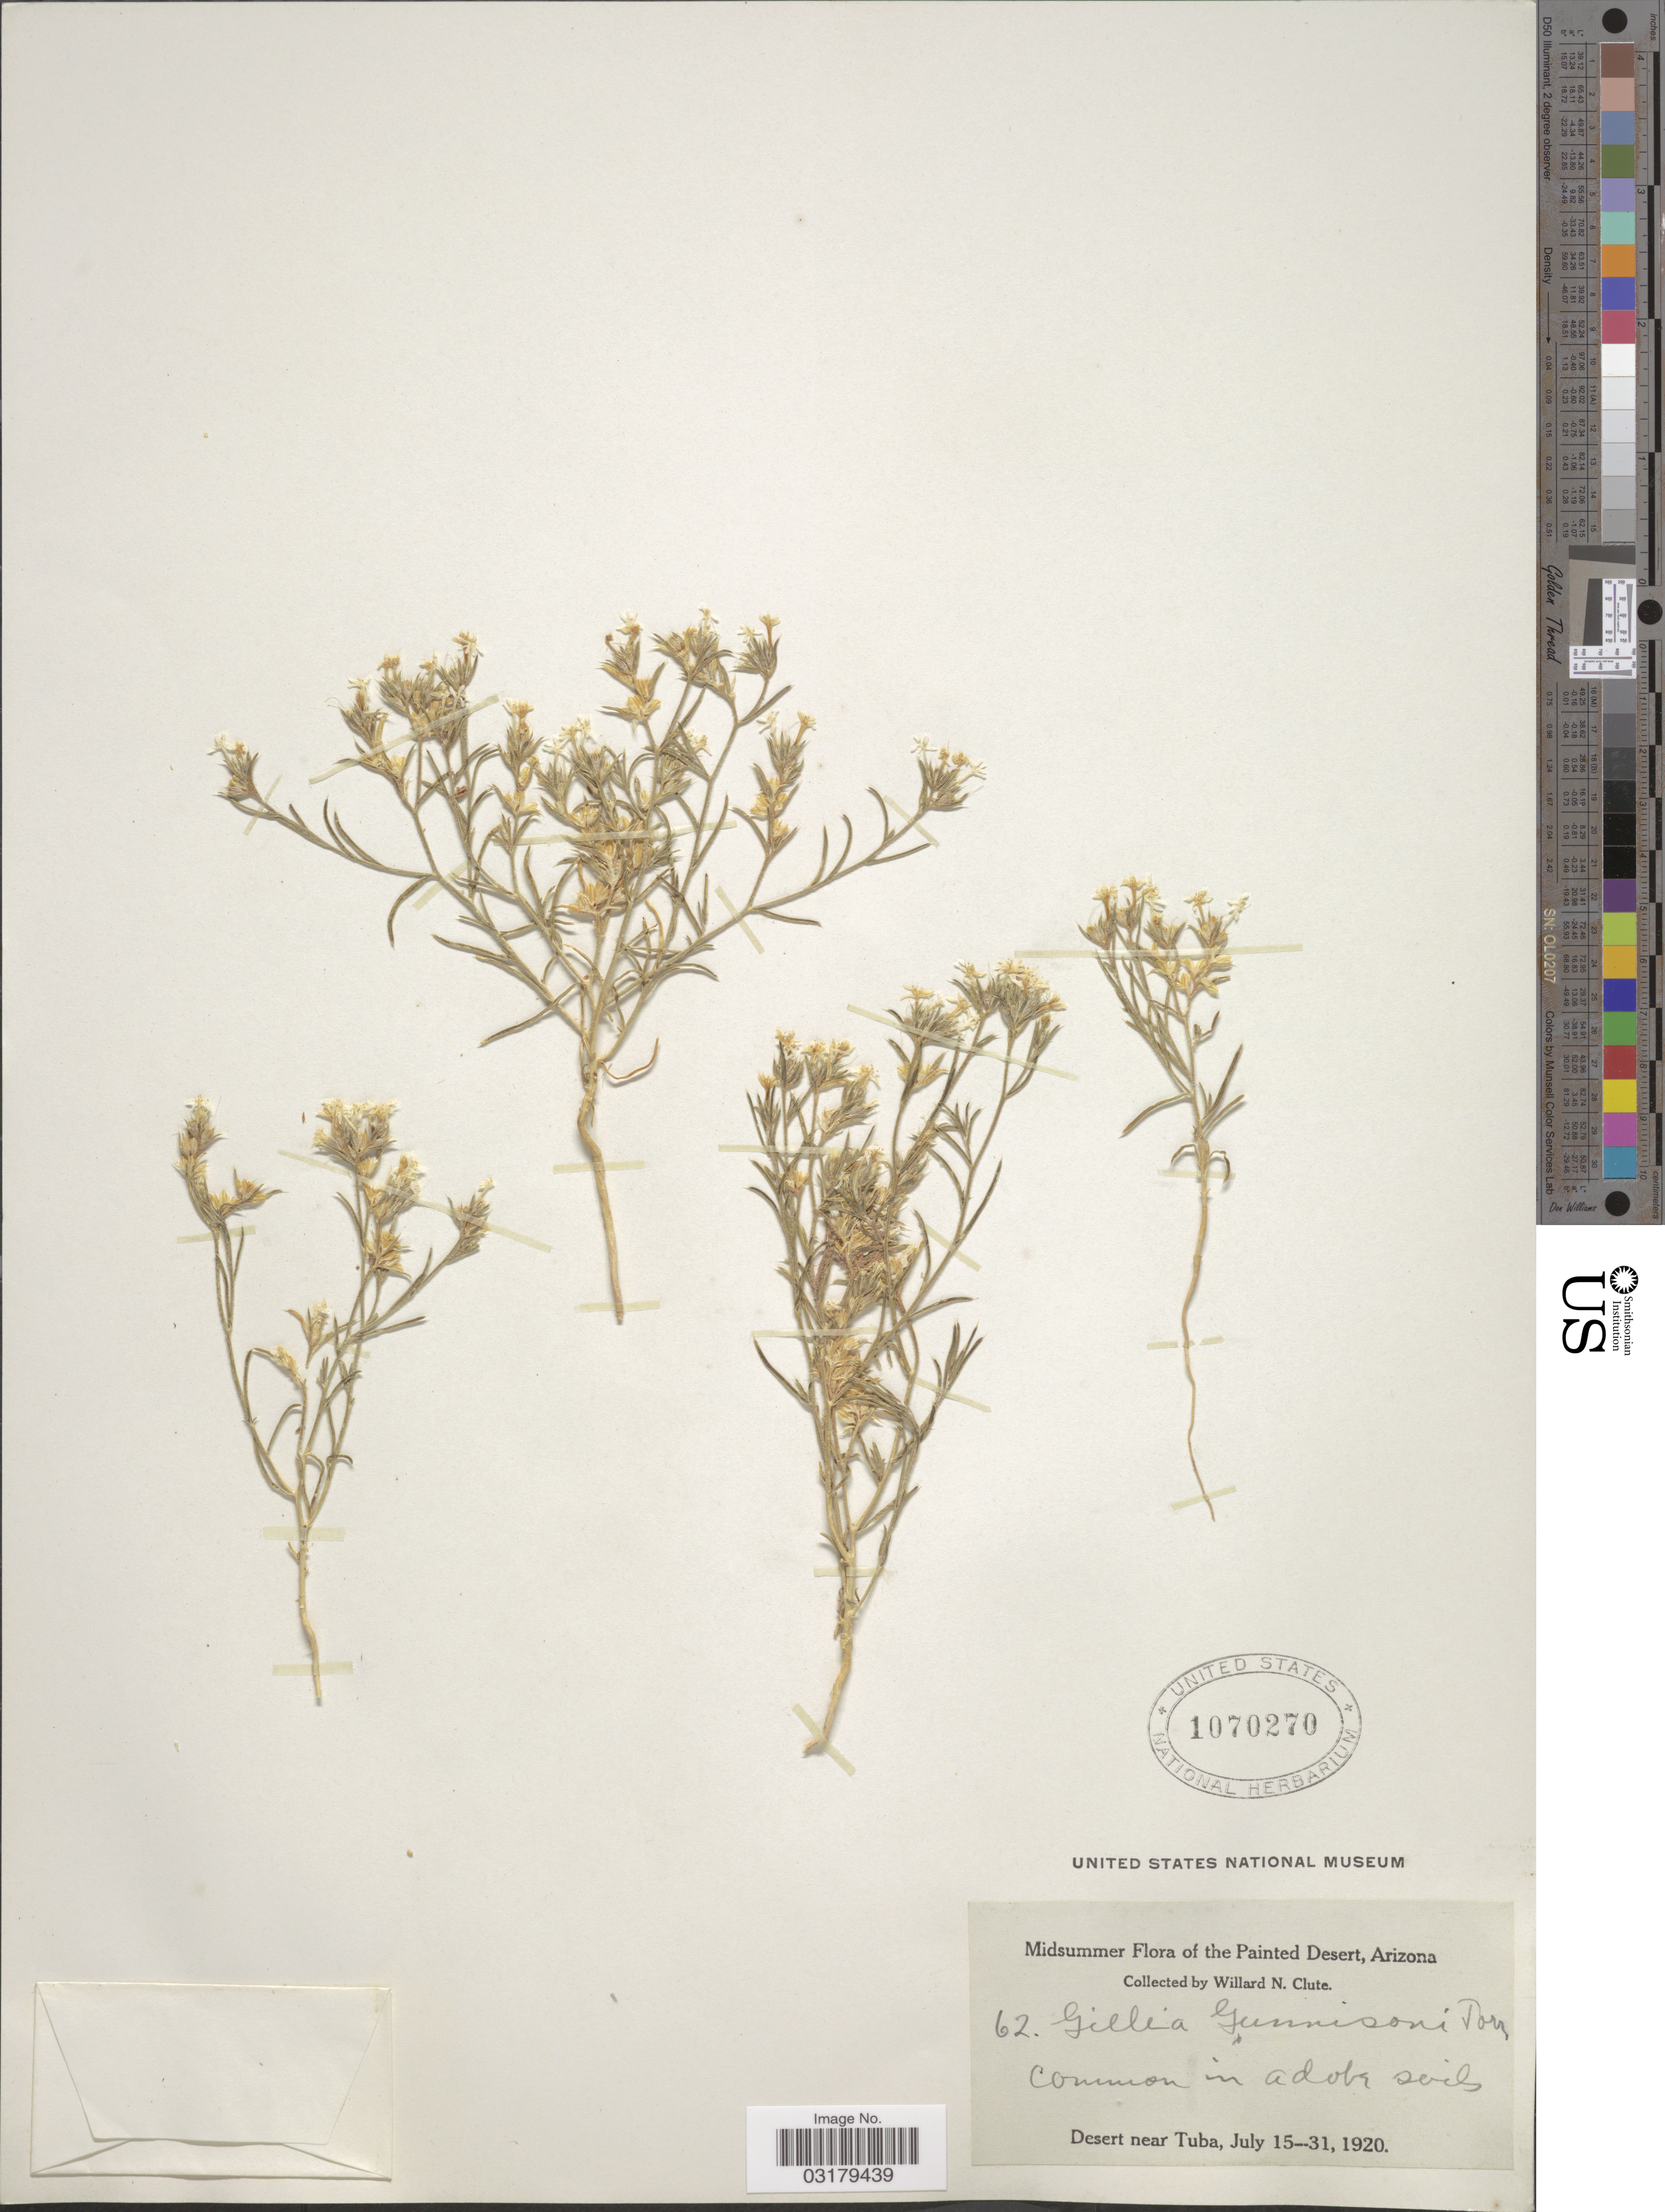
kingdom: Plantae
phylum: Tracheophyta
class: Magnoliopsida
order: Ericales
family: Polemoniaceae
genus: Ipomopsis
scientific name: Ipomopsis gunnisonii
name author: (Torr. & A. Gray) V.E. Grant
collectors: W. N. Clute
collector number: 62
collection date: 1920-07-15/1920-07-31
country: United States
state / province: Arizona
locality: The Painted Desert. Desert near Tuba.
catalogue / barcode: US 1070270